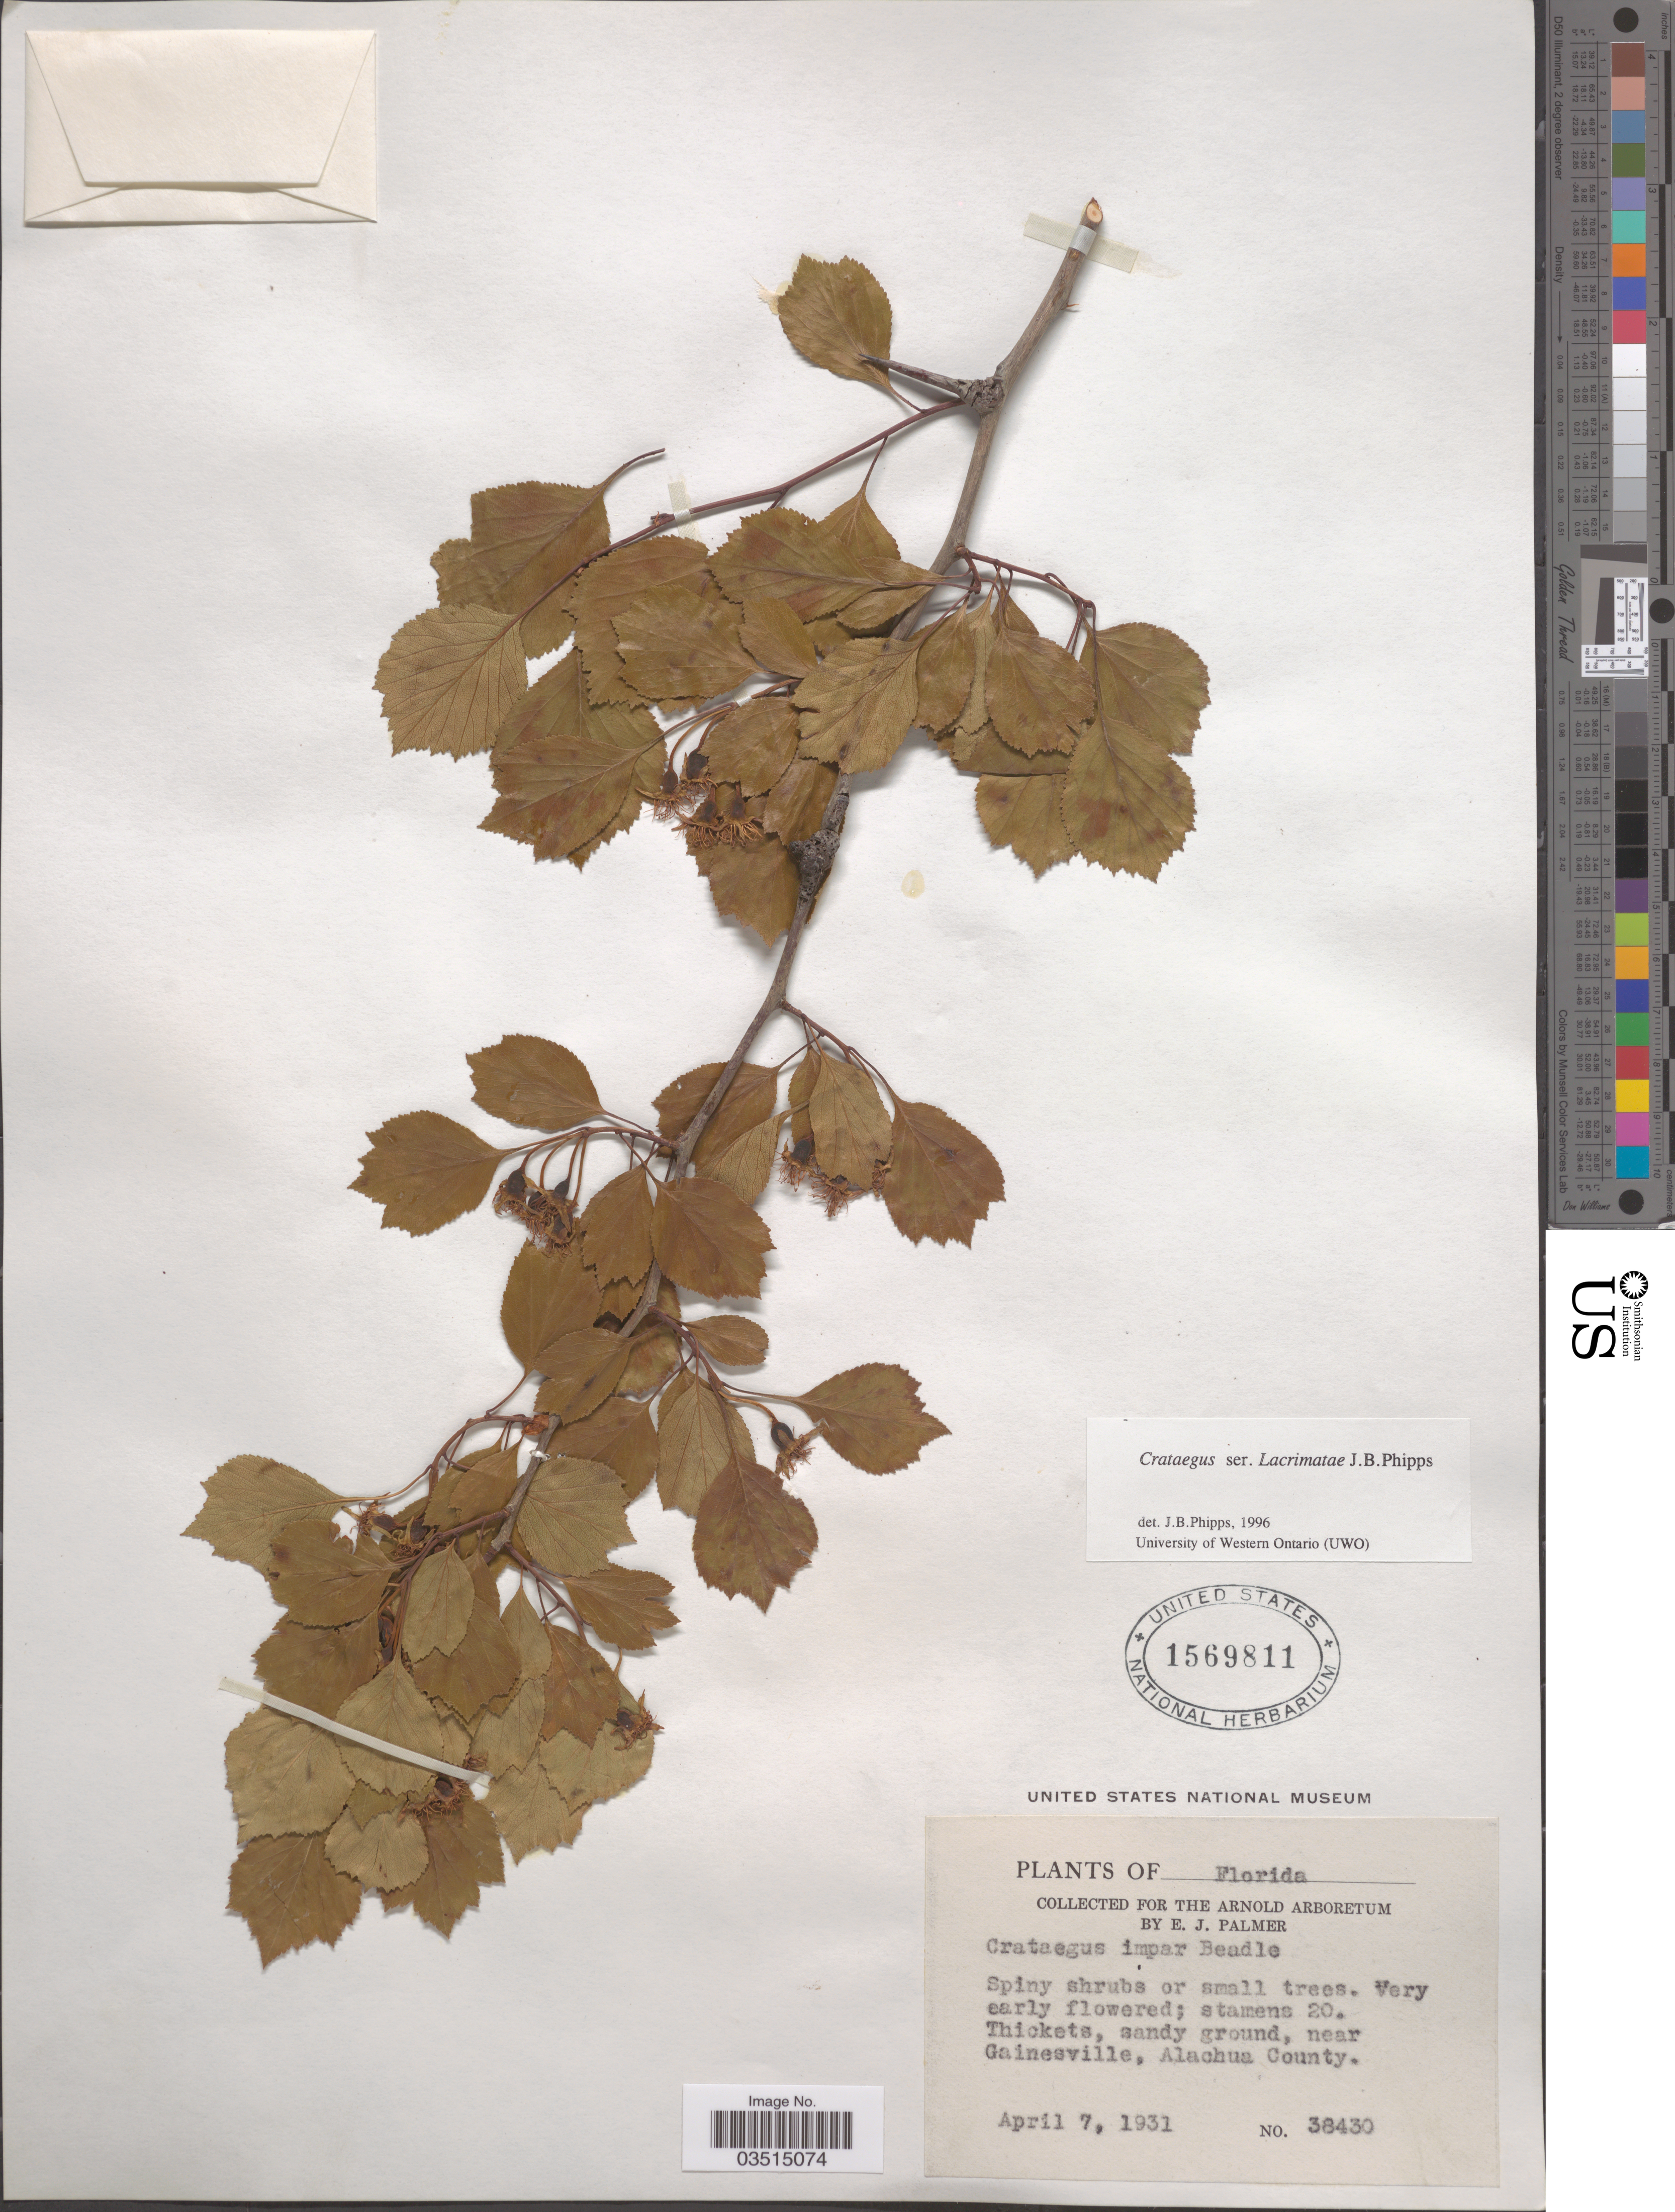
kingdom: Plantae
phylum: Tracheophyta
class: Magnoliopsida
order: Rosales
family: Rosaceae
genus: Crataegus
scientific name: Crataegus impar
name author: Beadle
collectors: E. J. Palmer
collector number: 38430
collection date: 1931-04-07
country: United States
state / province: Florida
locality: Near Gainesville, Alachua County.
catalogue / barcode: US 1569811